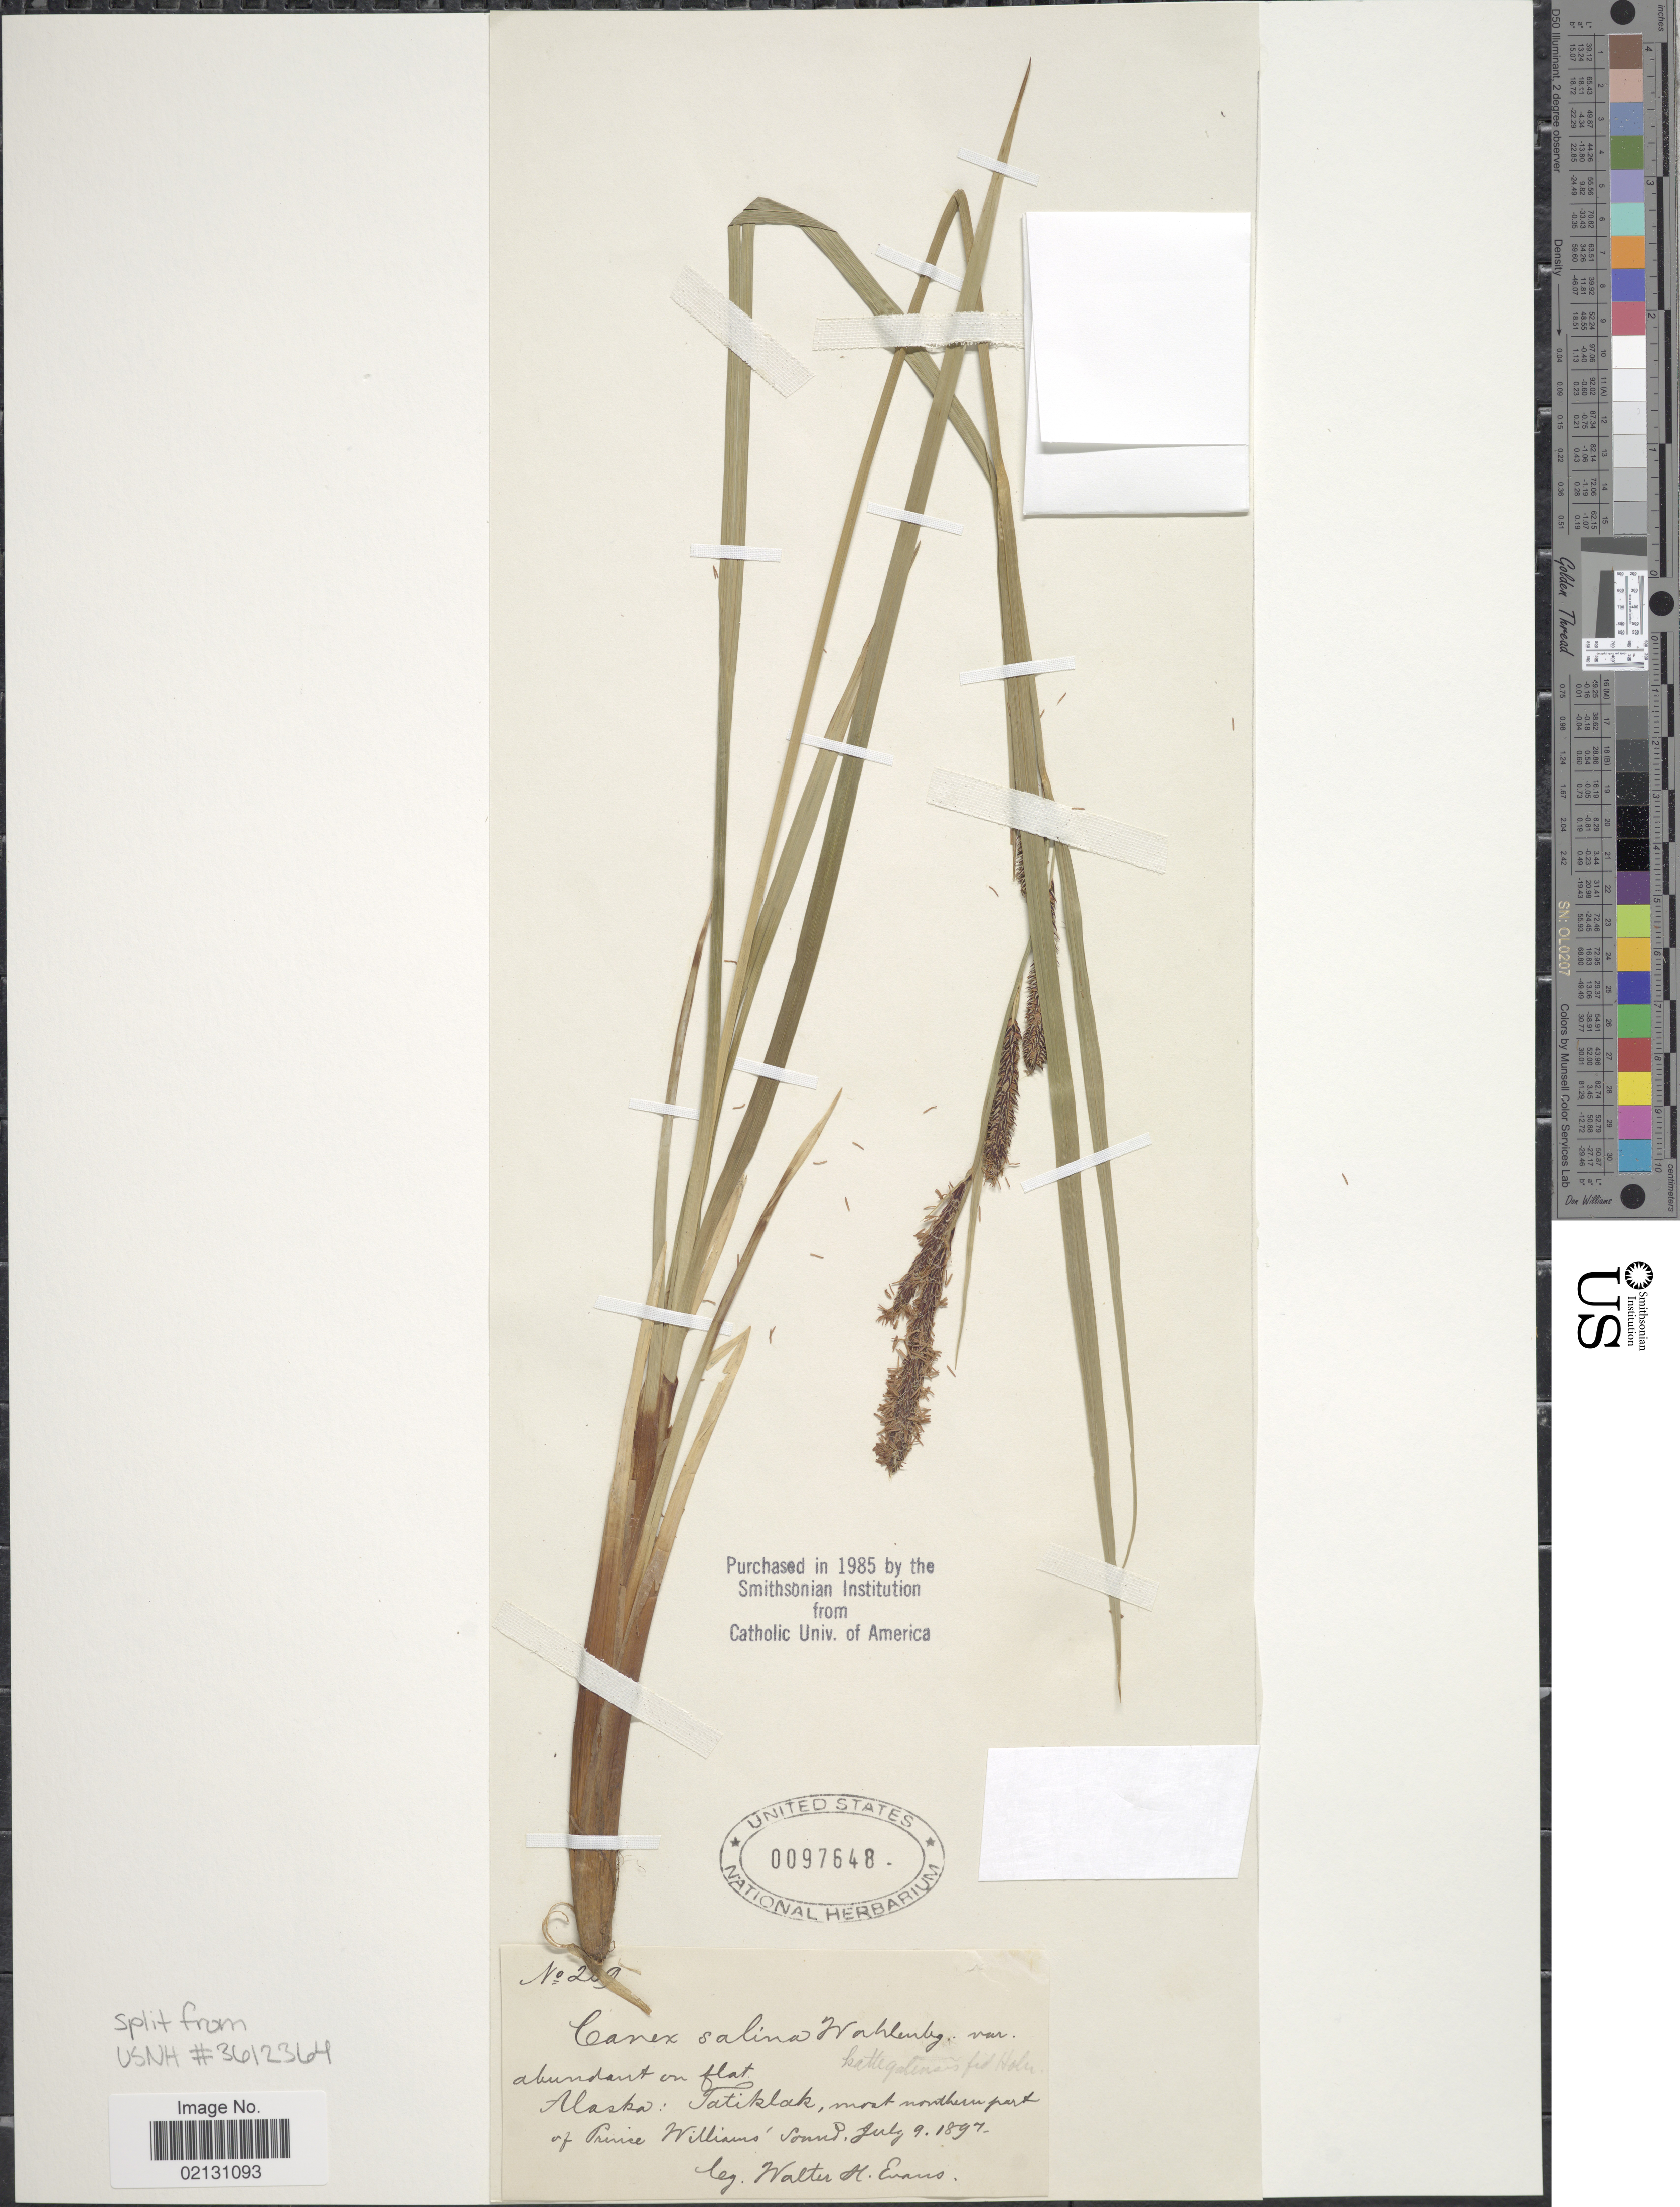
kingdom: Plantae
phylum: Tracheophyta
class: Liliopsida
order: Poales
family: Cyperaceae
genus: Carex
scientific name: Carex recta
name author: Boott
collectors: W. H. Evans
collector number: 209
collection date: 1897-07-09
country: United States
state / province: Alaska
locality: Tatiklak, most northern part of Princ William's Sound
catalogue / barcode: US 97648